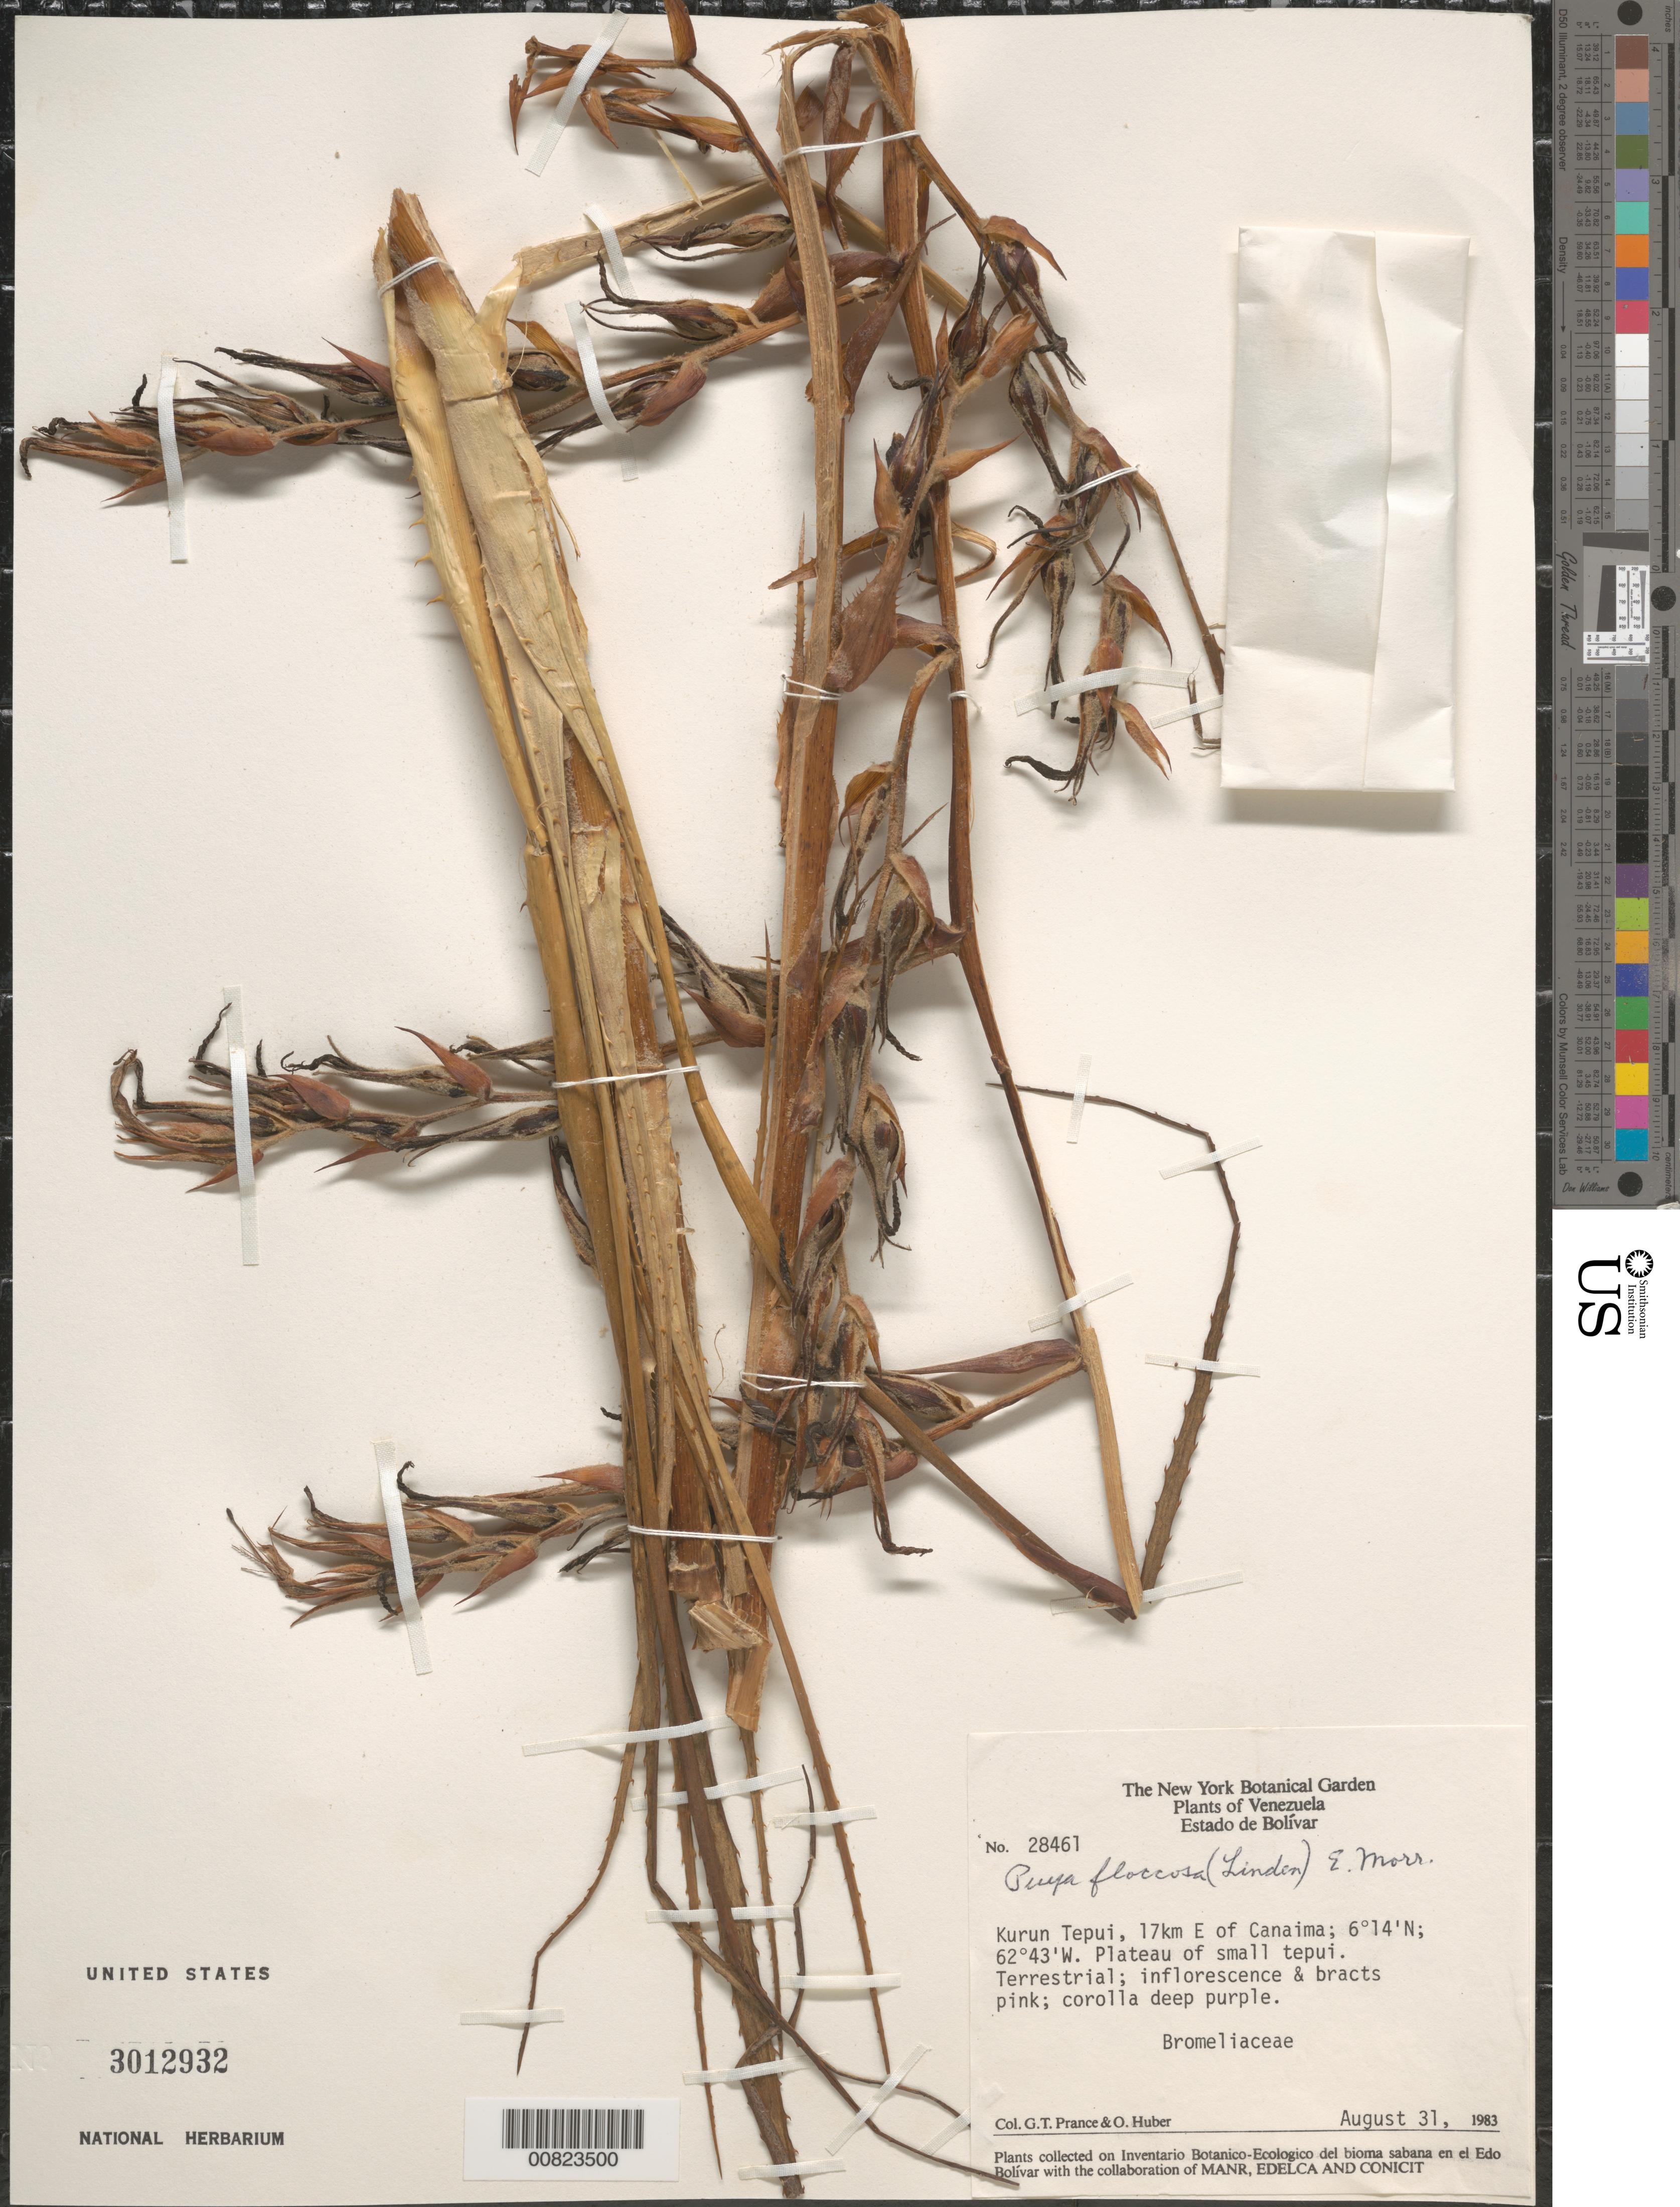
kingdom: Plantae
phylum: Tracheophyta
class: Liliopsida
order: Poales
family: Bromeliaceae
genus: Puya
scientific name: Puya floccosa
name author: (Linden) É. Morren ex Mez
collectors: G. T. Prance & O. Huber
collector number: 28461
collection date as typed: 31-Aug-83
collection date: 1983-08-31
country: Venezuela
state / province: Bolívar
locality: Kurun-tepuí, 17km E of Canaima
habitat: Plateau of small tepui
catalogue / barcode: US 3012932